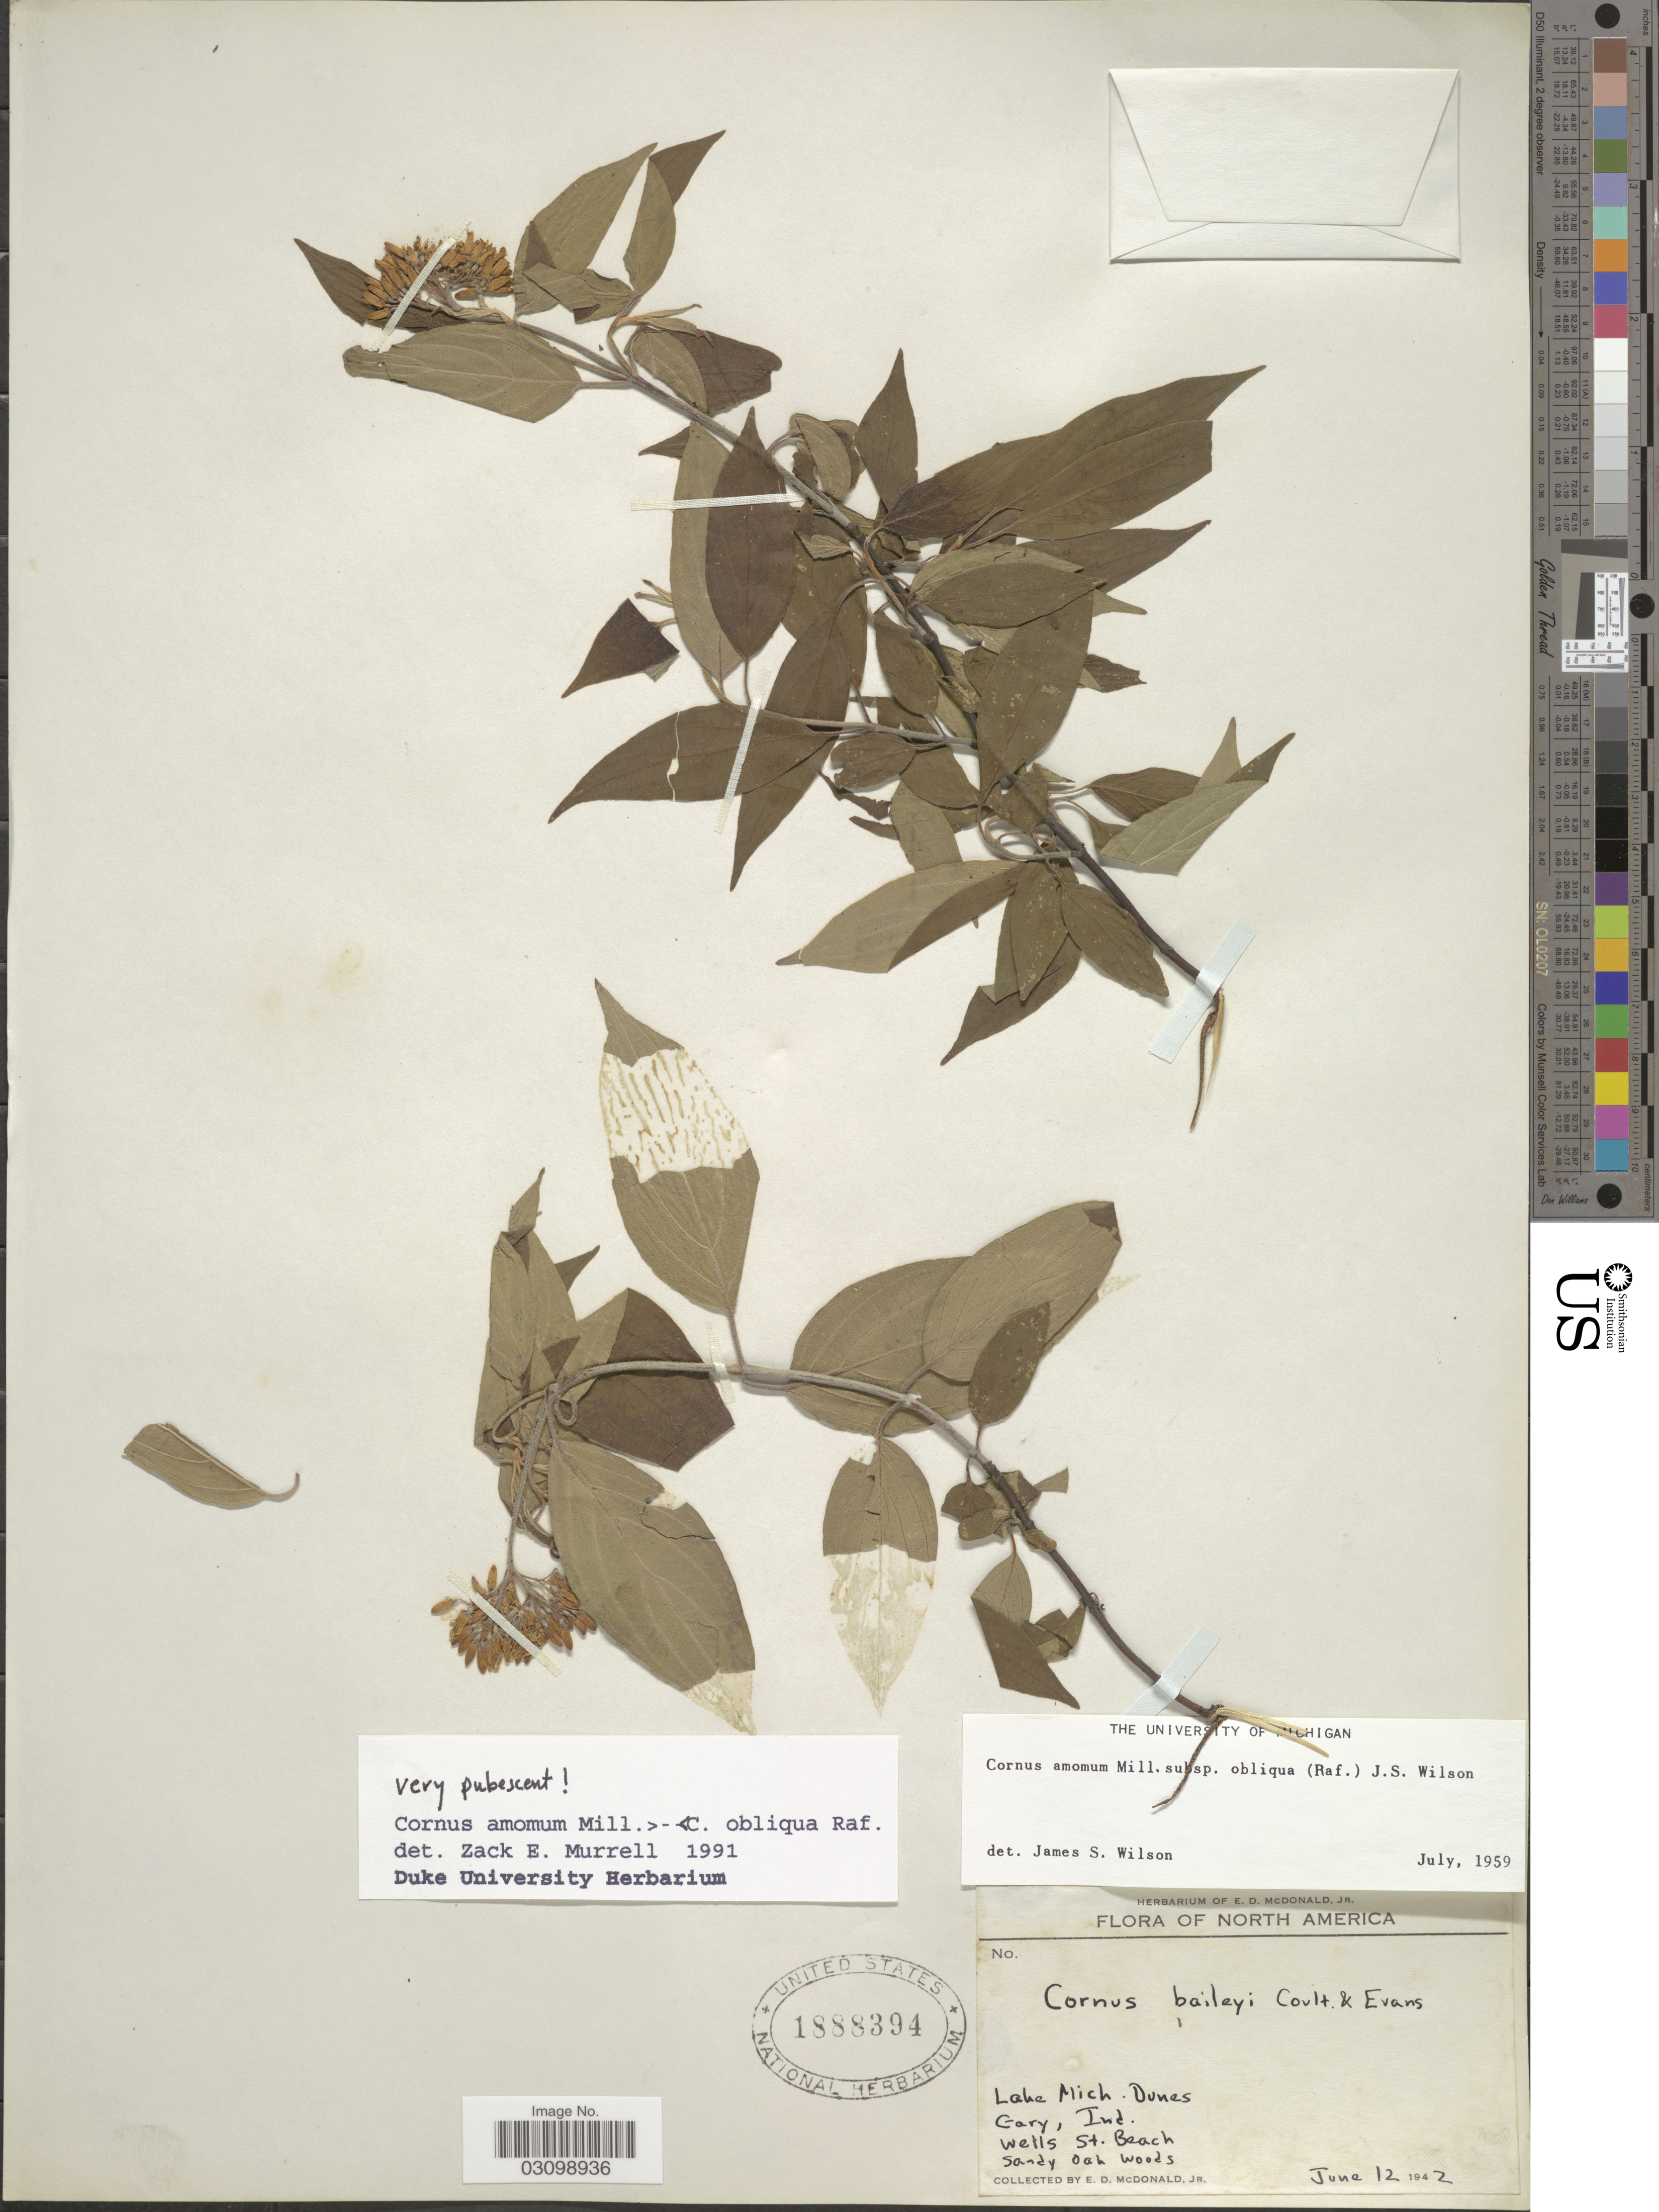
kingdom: Plantae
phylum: Tracheophyta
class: Magnoliopsida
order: Cornales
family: Cornaceae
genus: Cornus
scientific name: Cornus amomum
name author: Mill.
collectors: E. D. McDonald Jr.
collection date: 1942-06-12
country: United States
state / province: Indiana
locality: Lake Mich. Dunes, Gary, Wells St. Beach.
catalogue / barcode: US 1888394